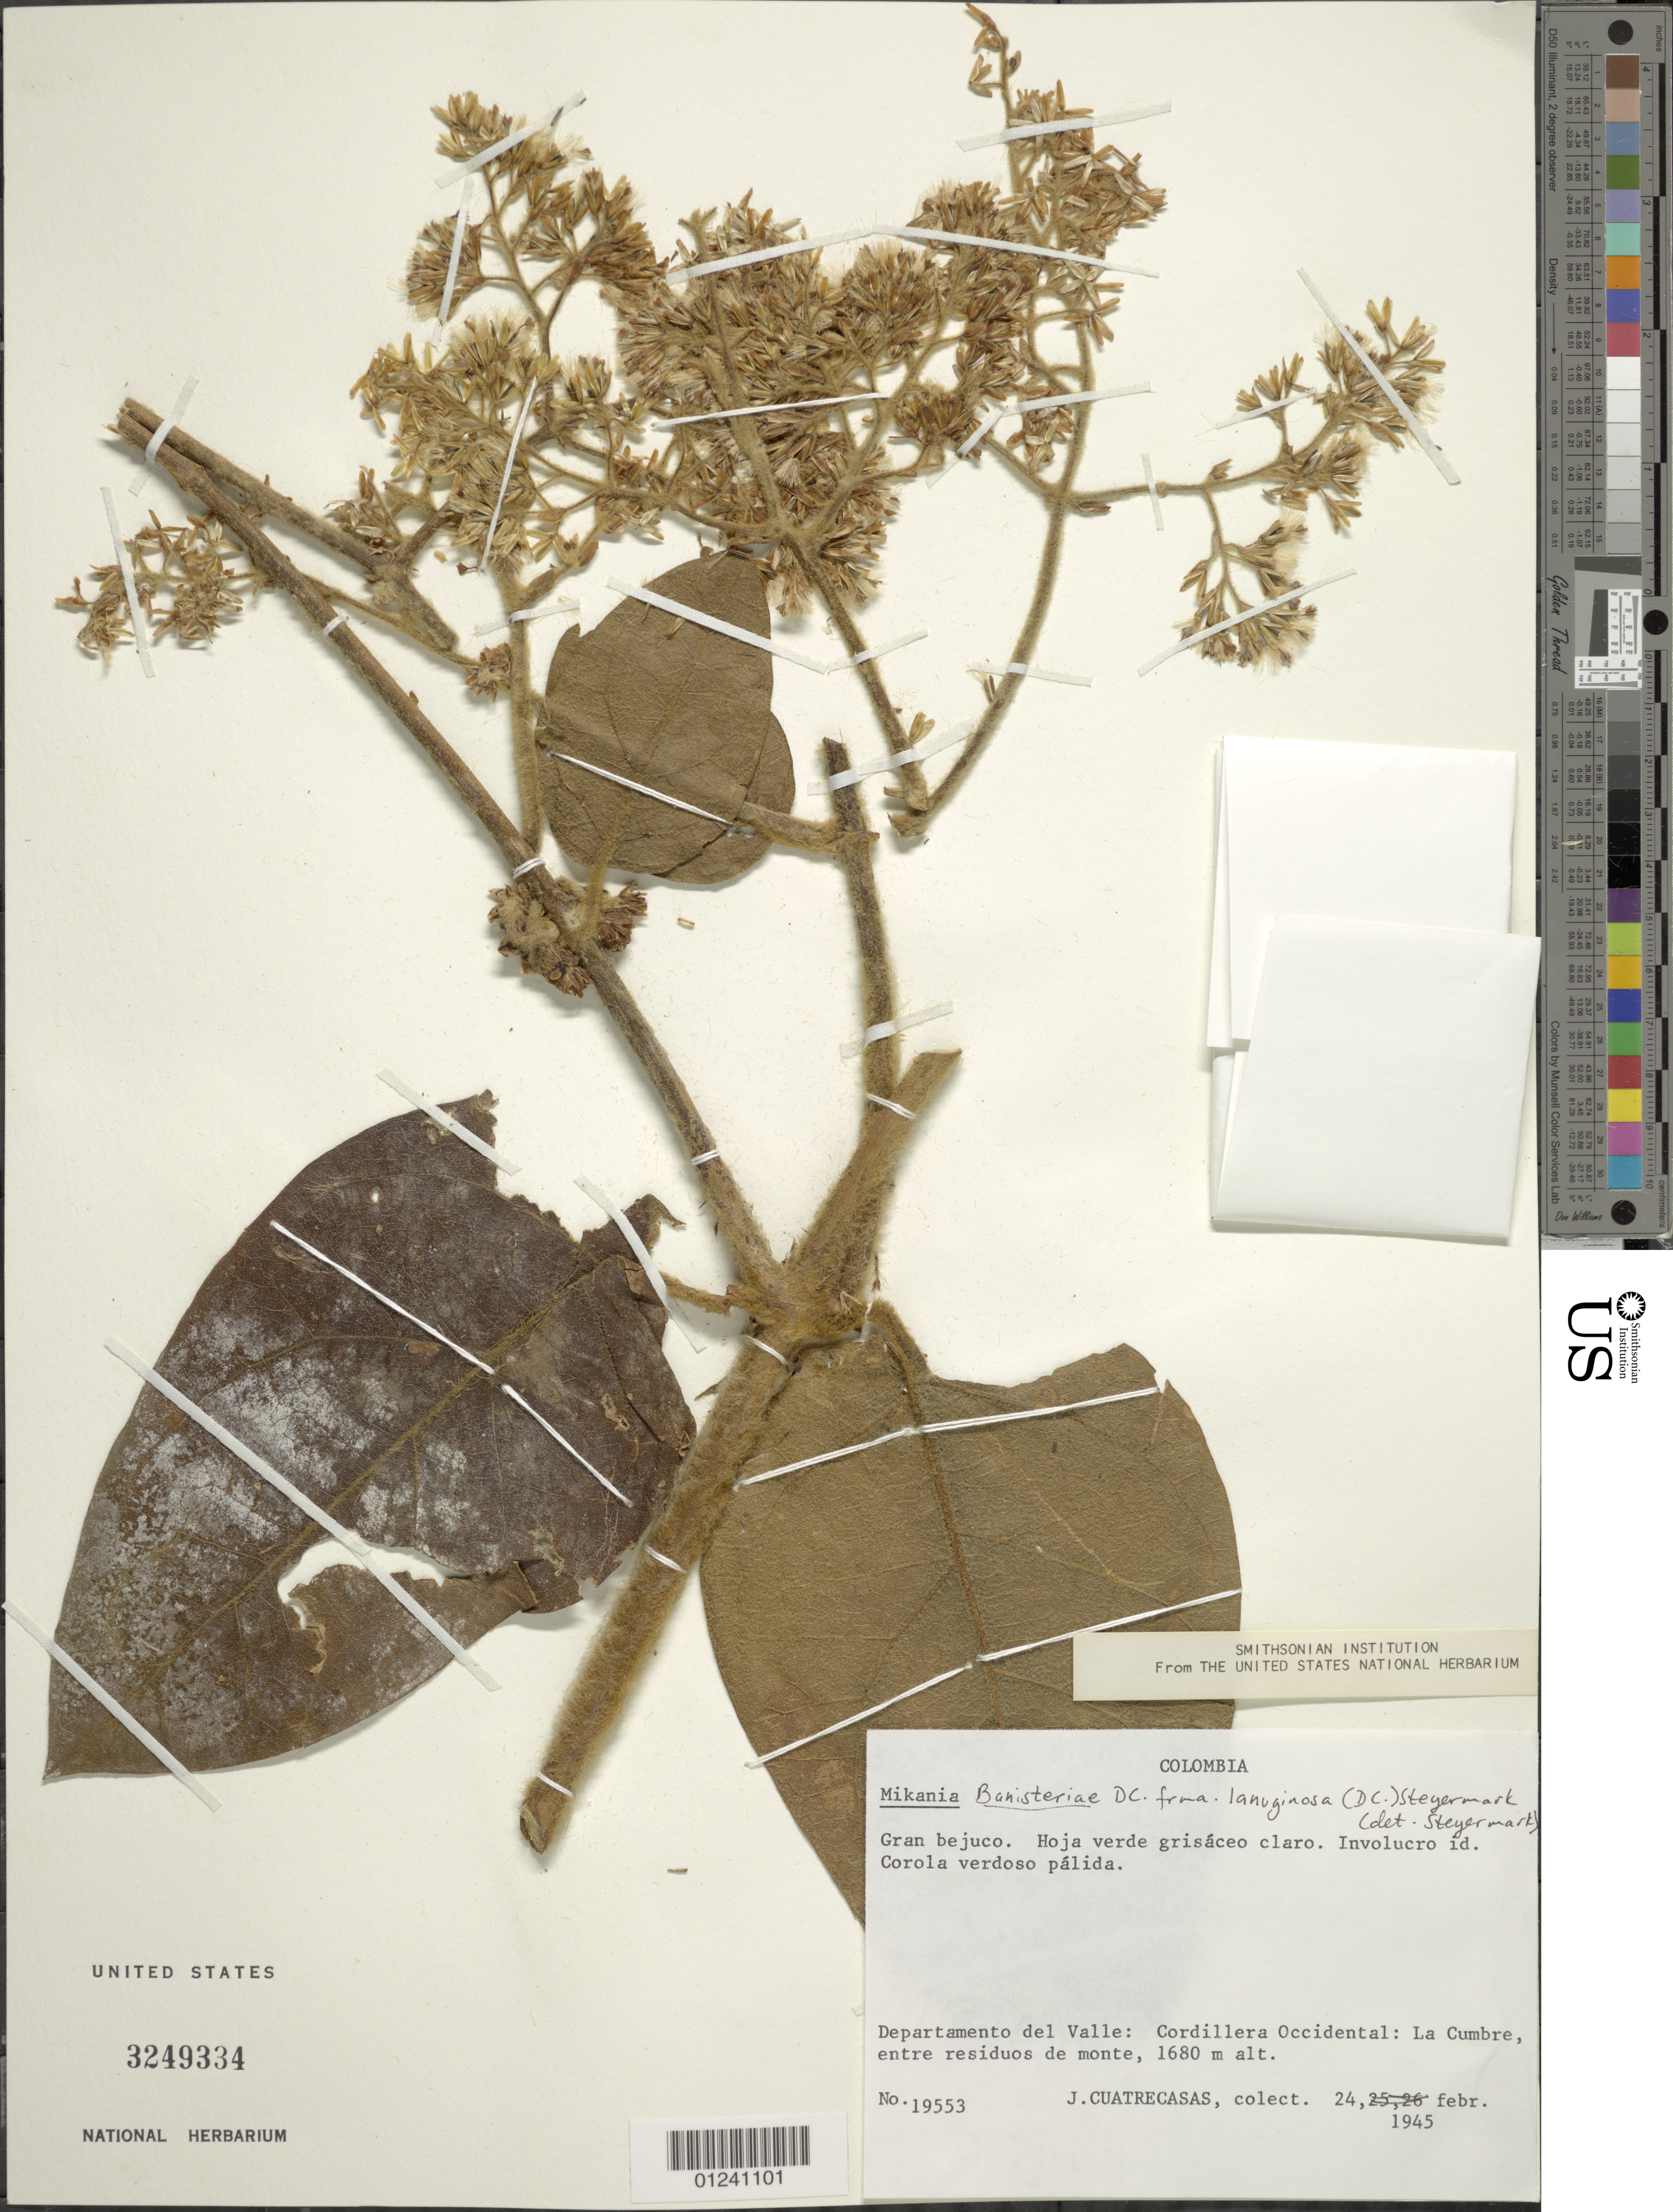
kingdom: Plantae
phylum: Tracheophyta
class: Magnoliopsida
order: Asterales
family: Asteraceae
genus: Mikania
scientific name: Mikania banisteriae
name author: DC.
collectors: J. Cuatrecasas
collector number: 19553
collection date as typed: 24 Feb 1945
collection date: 1945-02-24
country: Colombia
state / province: Valle del Cauca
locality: Cordillera Occidental; la Cumbe, entre residuos de Monte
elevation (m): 1680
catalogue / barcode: US 3249334